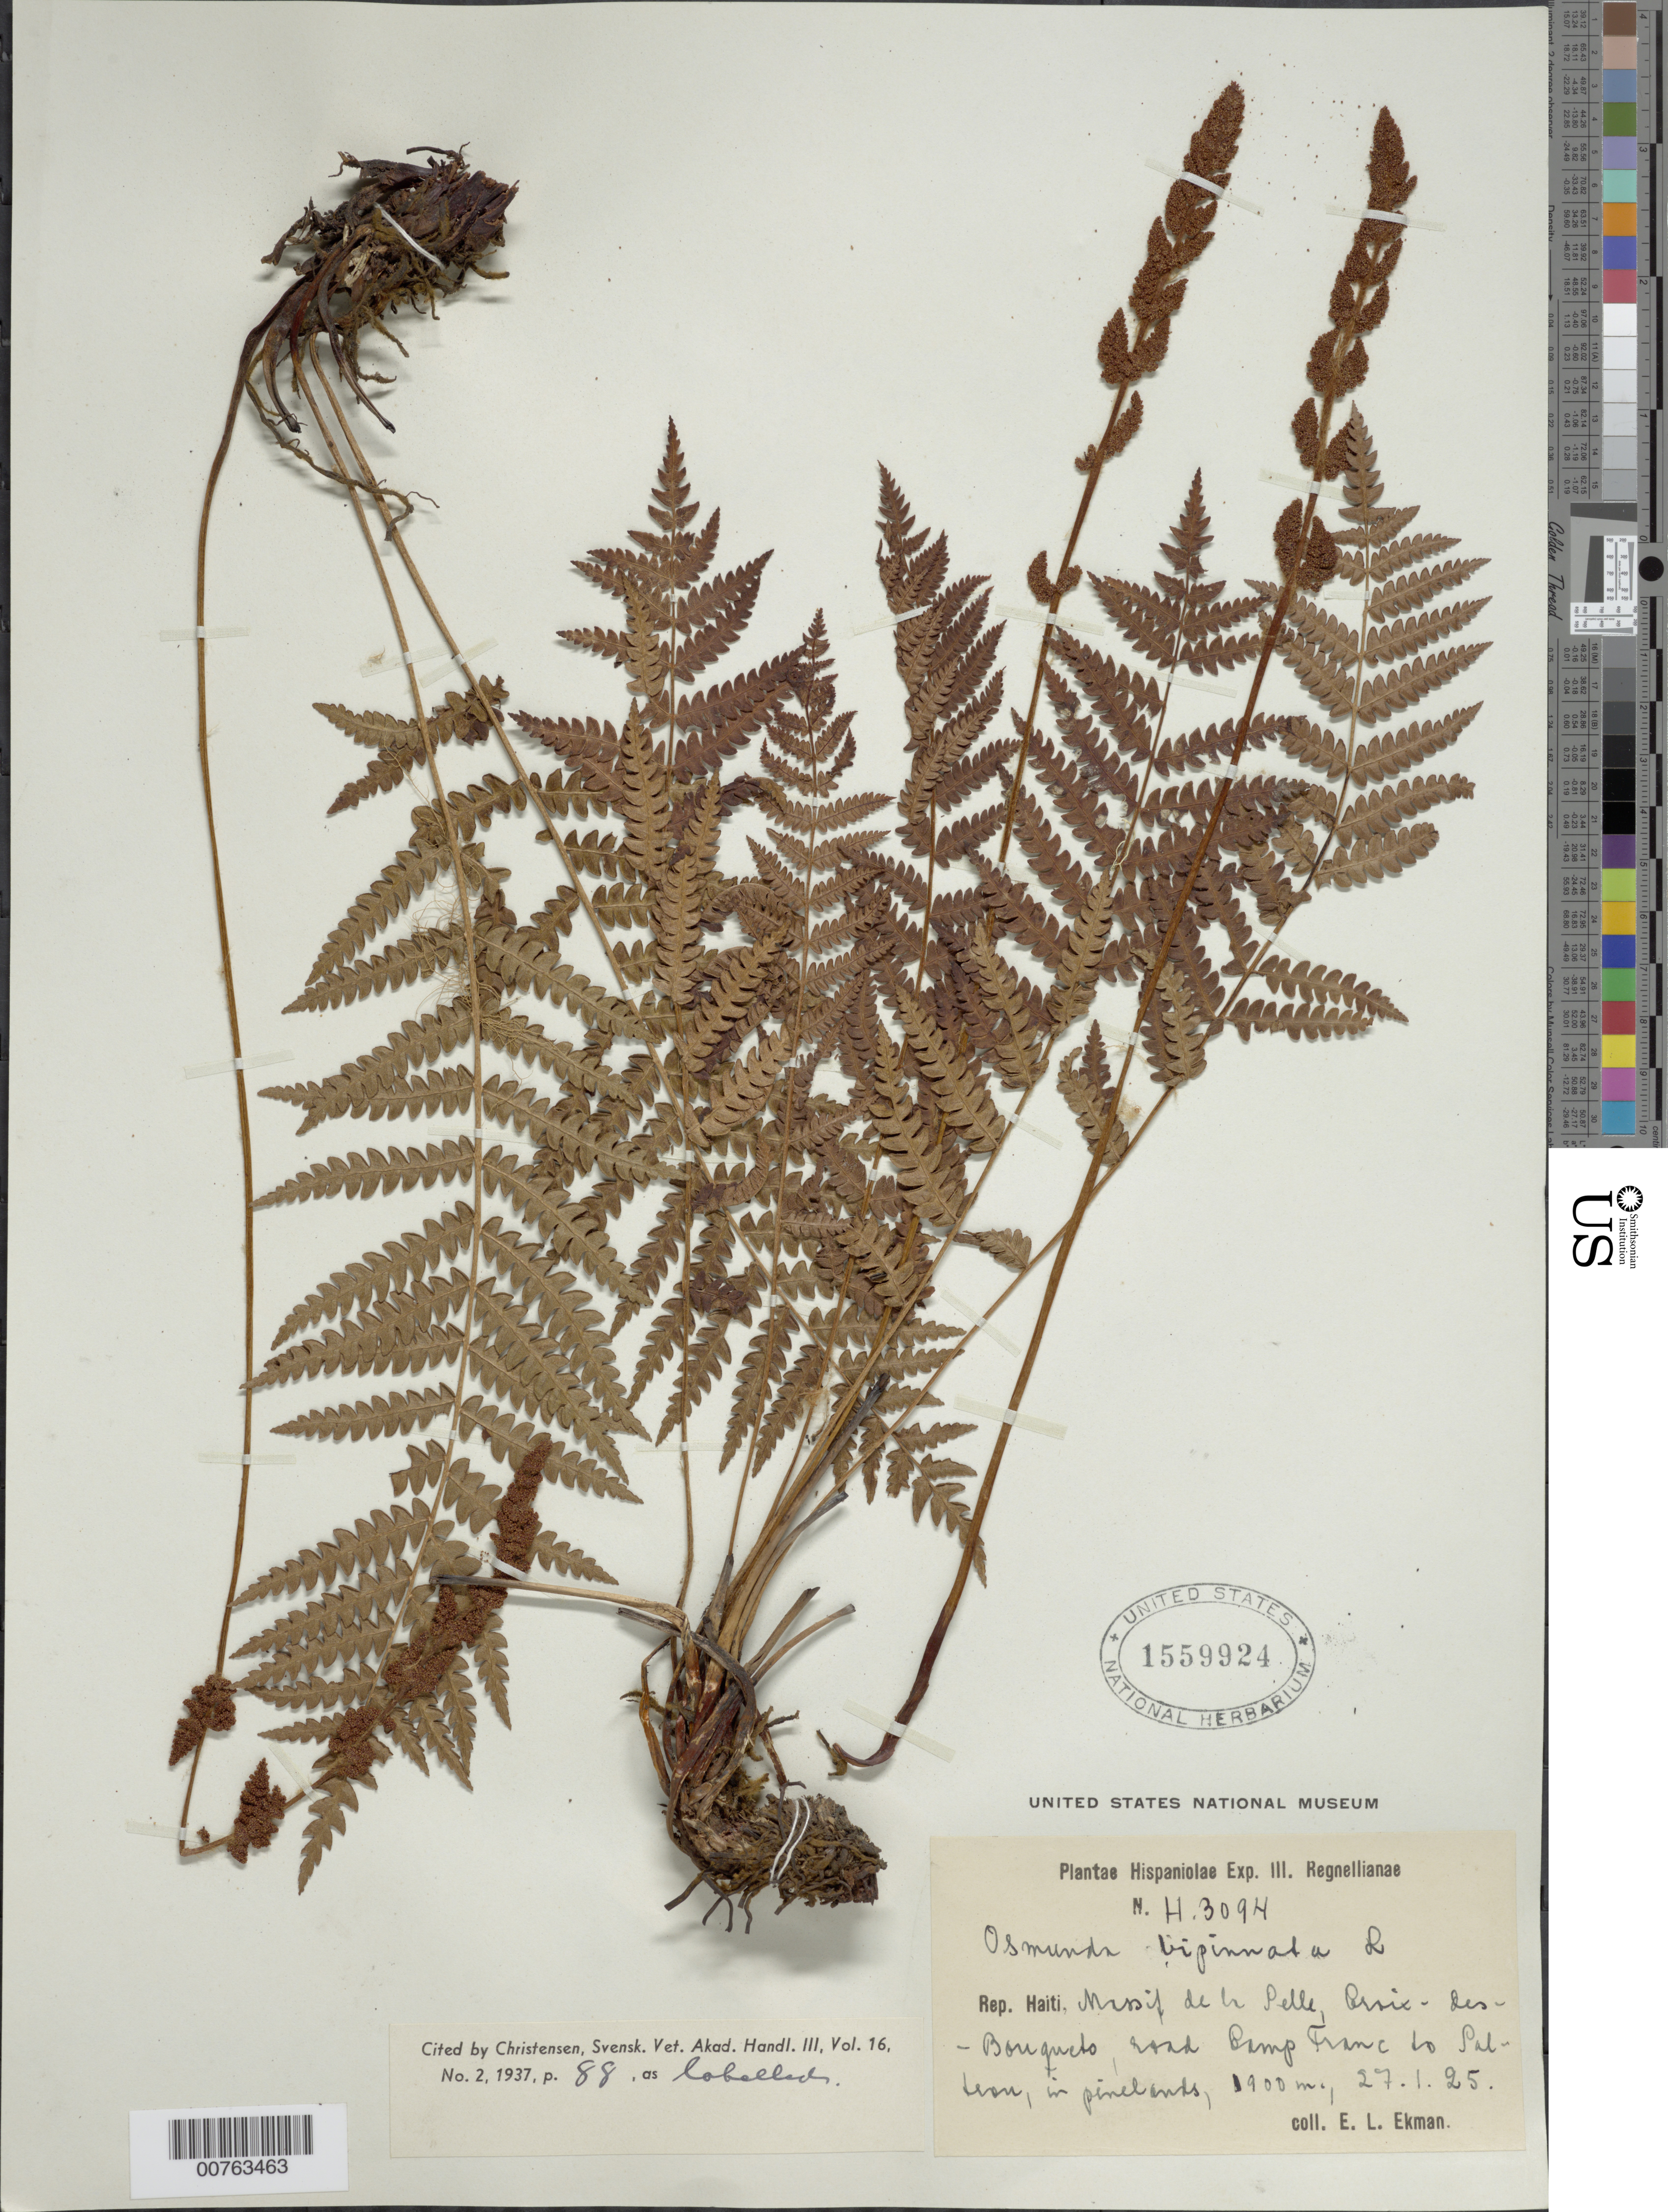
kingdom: Plantae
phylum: Tracheophyta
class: Polypodiopsida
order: Osmundales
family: Osmundaceae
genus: Osmundastrum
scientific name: Osmundastrum cinnamomeum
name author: (L.) C. Presl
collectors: E. L. Ekman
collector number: H 3094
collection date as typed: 27 Jan 1925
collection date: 1925-01-27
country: Haiti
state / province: Ouest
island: Hispaniola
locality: Massif de la Selle, Croix des Bouquets, road Camp Franc to Palteon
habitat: Pine woods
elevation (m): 1900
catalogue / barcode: US 1559924